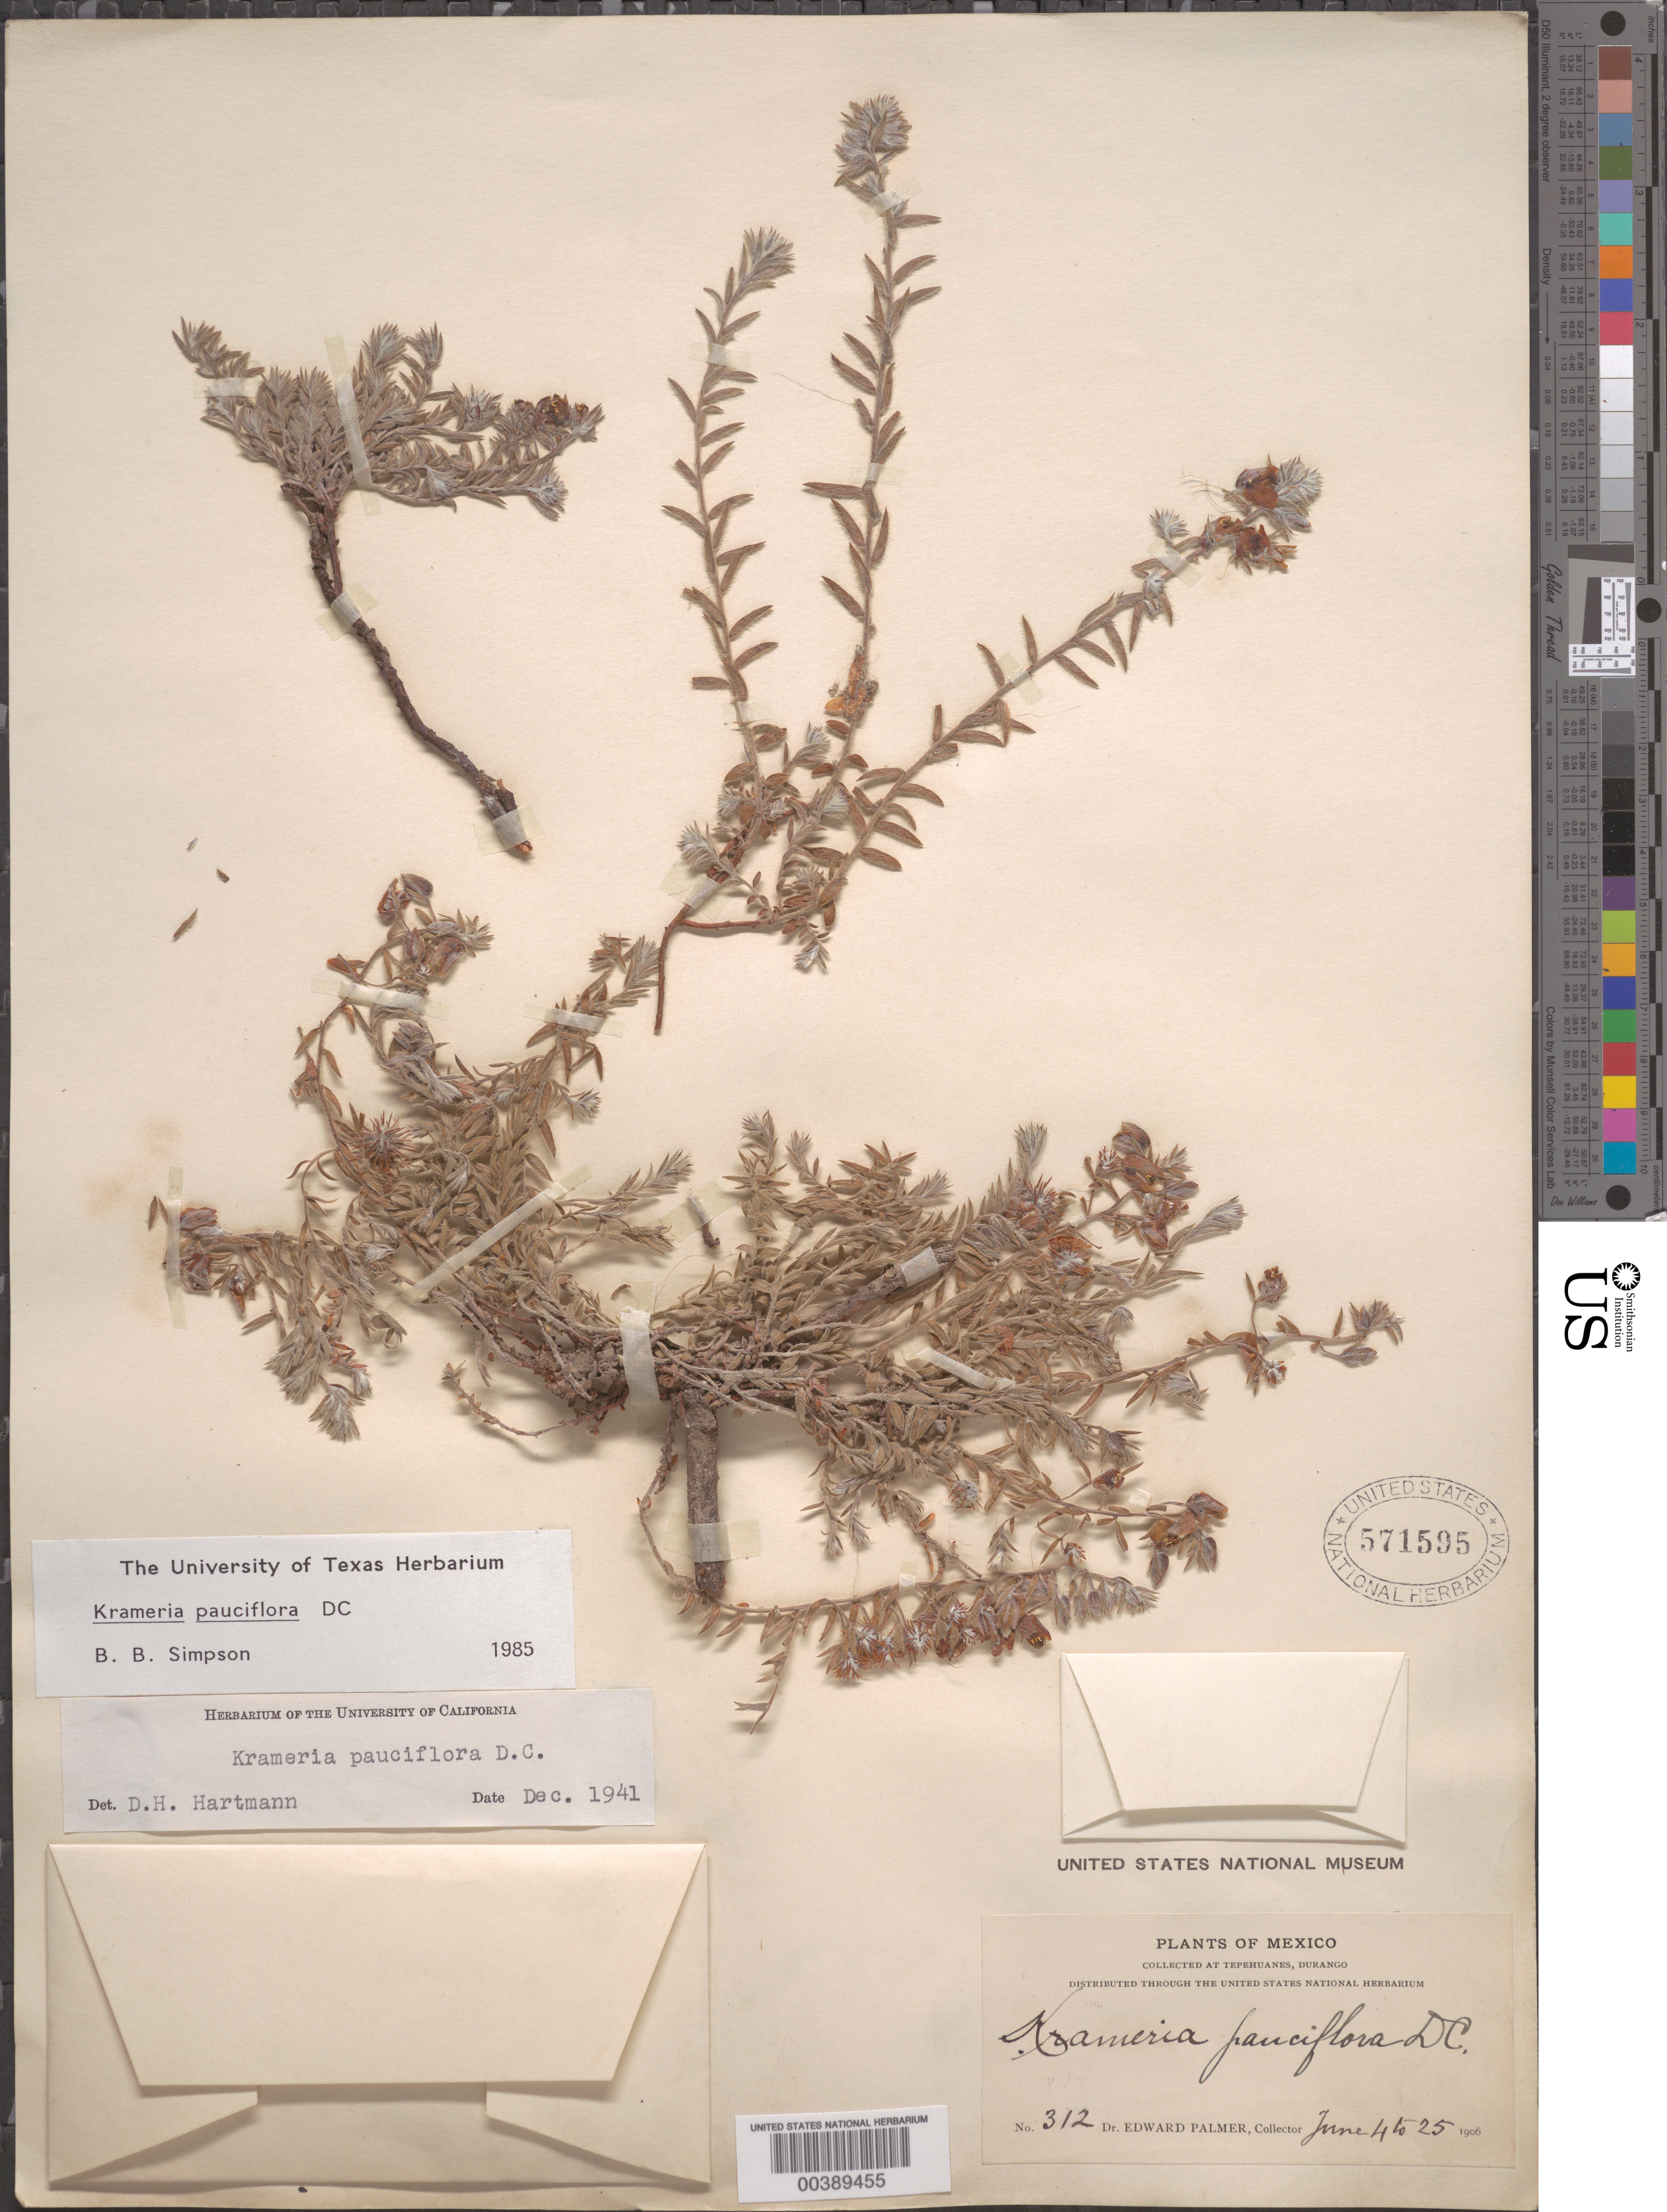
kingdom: Plantae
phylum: Tracheophyta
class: Magnoliopsida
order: Zygophyllales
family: Krameriaceae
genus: Krameria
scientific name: Krameria pauciflora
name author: DC.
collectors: E. Palmer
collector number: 312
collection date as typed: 04 Jun 1906 to 25 Jun 1906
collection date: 1906-06-04/1906-06-25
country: Mexico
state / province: Durango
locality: Tepehuanes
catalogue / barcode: US 571595